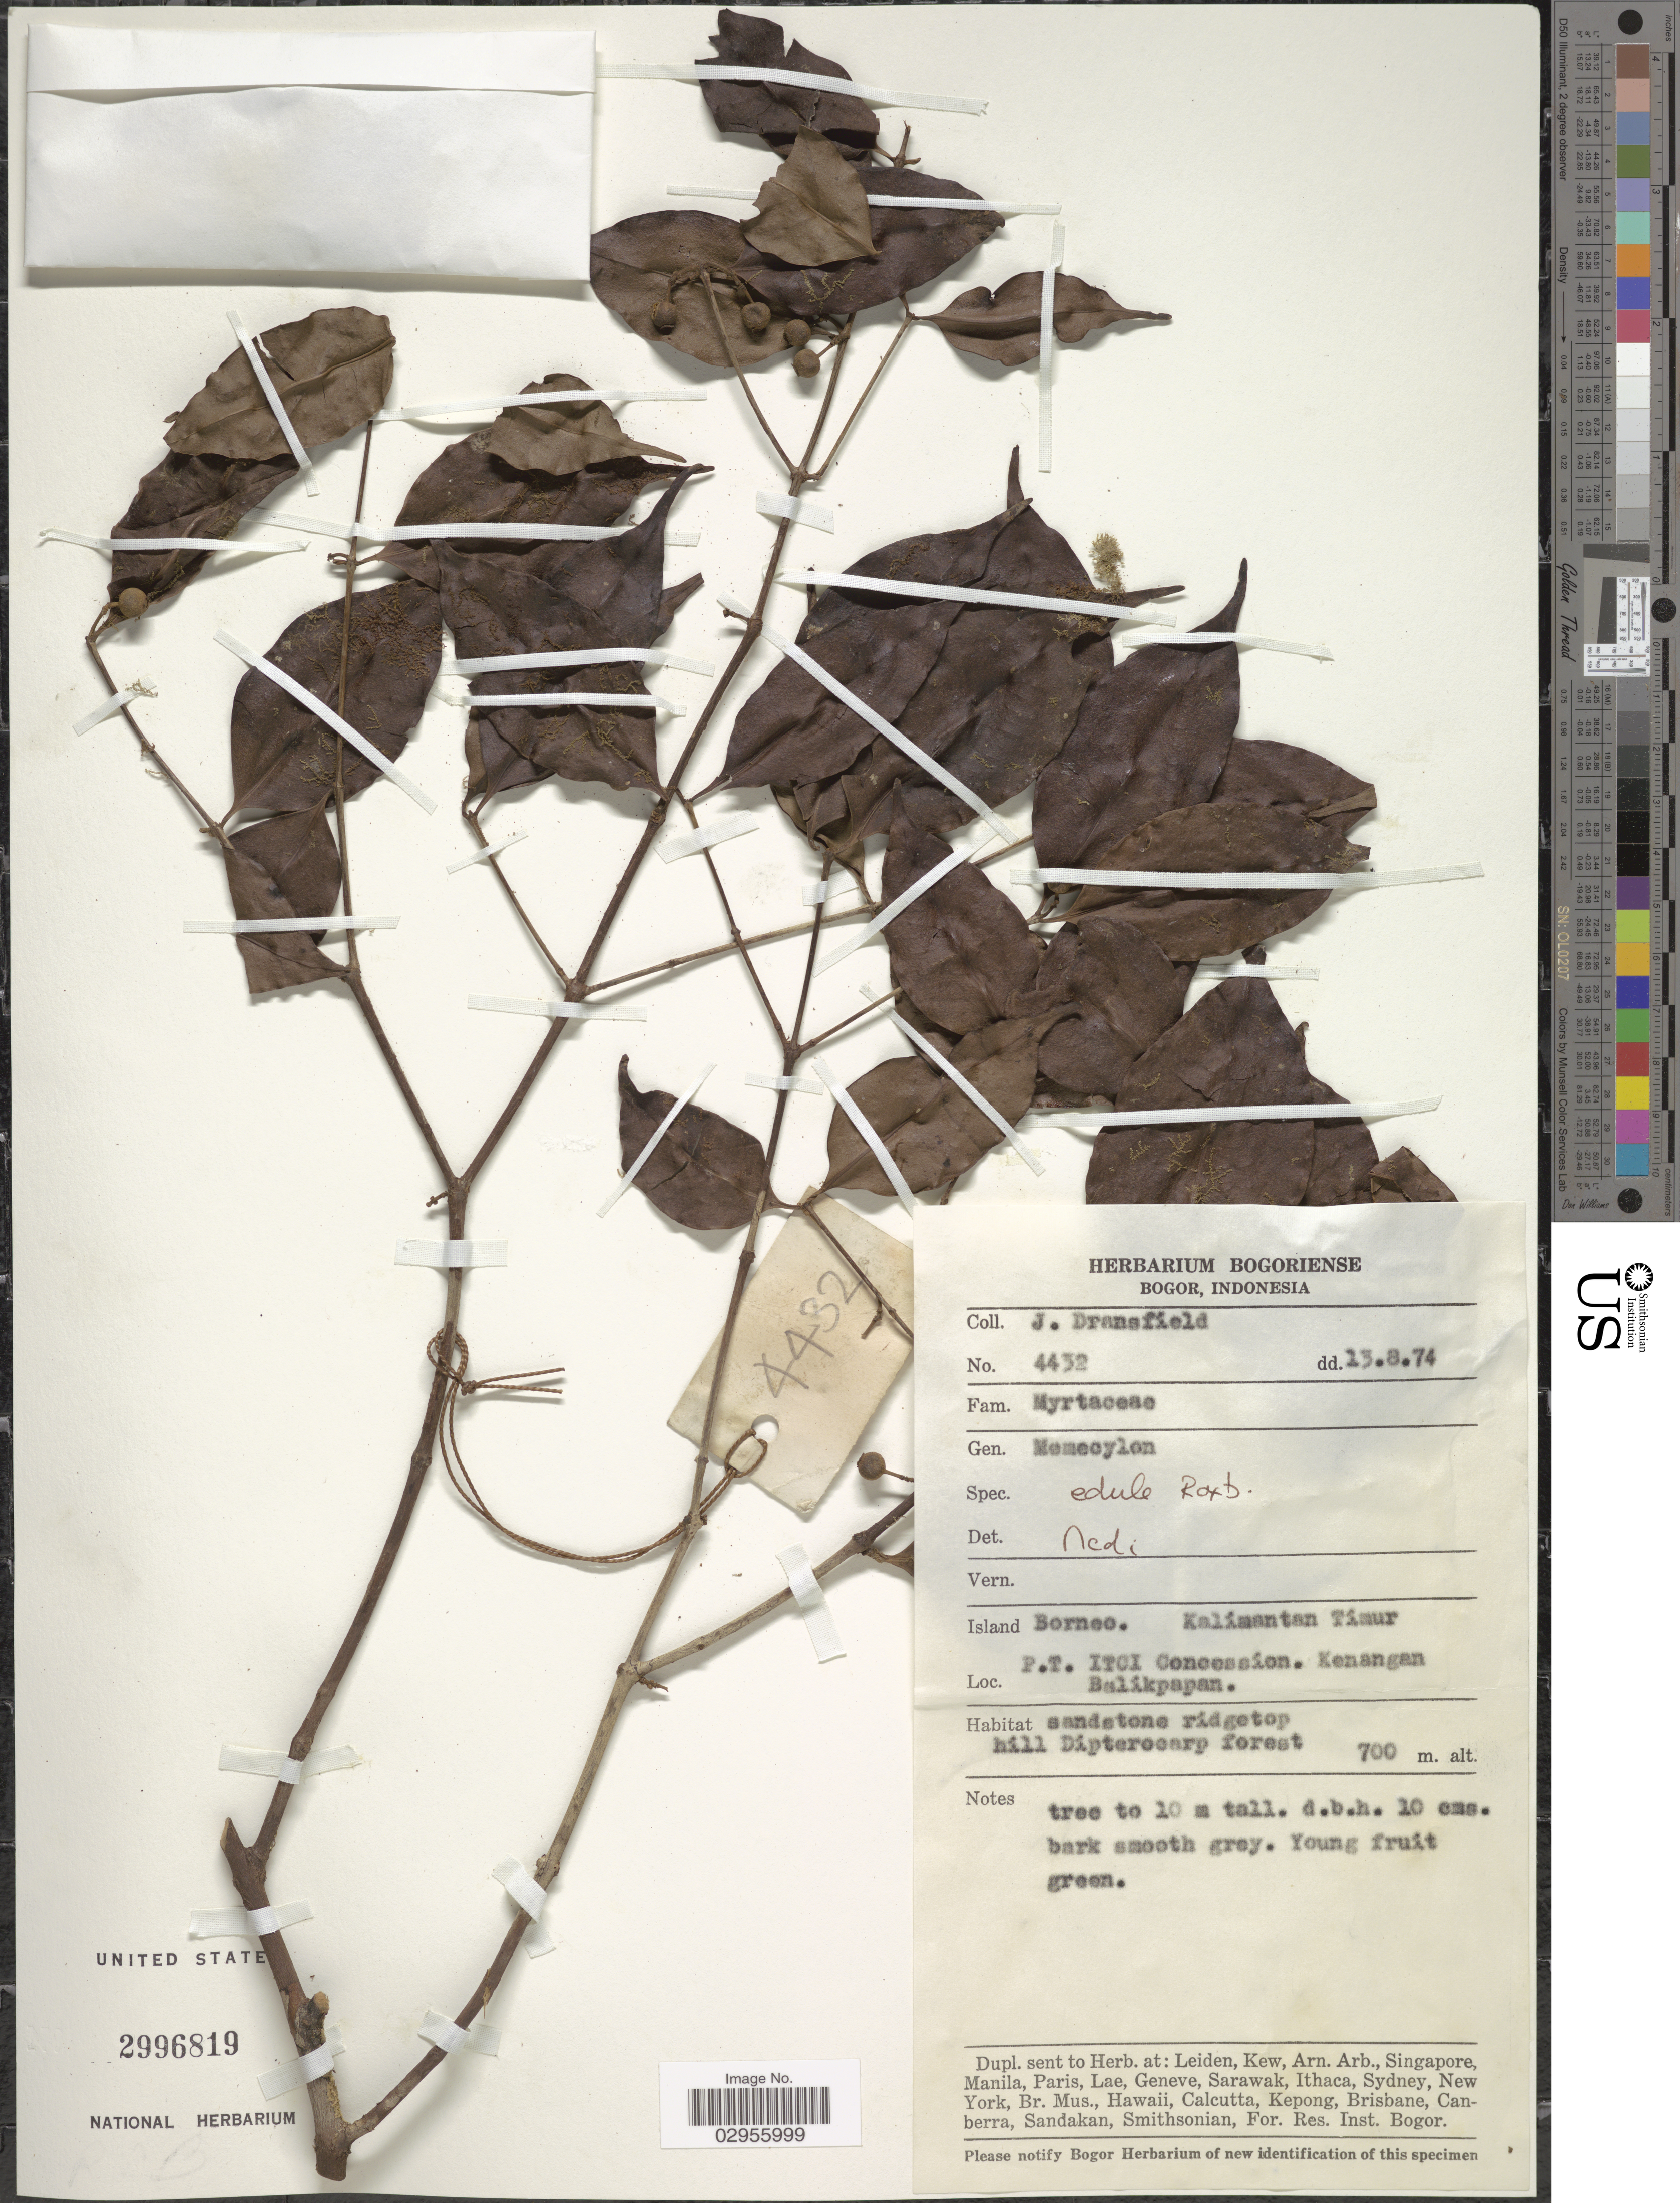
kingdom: Plantae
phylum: Tracheophyta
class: Magnoliopsida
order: Myrtales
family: Melastomataceae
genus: Memecylon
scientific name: Memecylon edule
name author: Roxb.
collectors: J. Dransfield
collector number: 4432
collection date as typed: Transcribed d/m/y: 13/8/74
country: Indonesia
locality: Island Borneo. Kalimantan Timur. P. T. ITCI Concession. Kenangan Balikpapan.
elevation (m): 700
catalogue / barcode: US 2996819